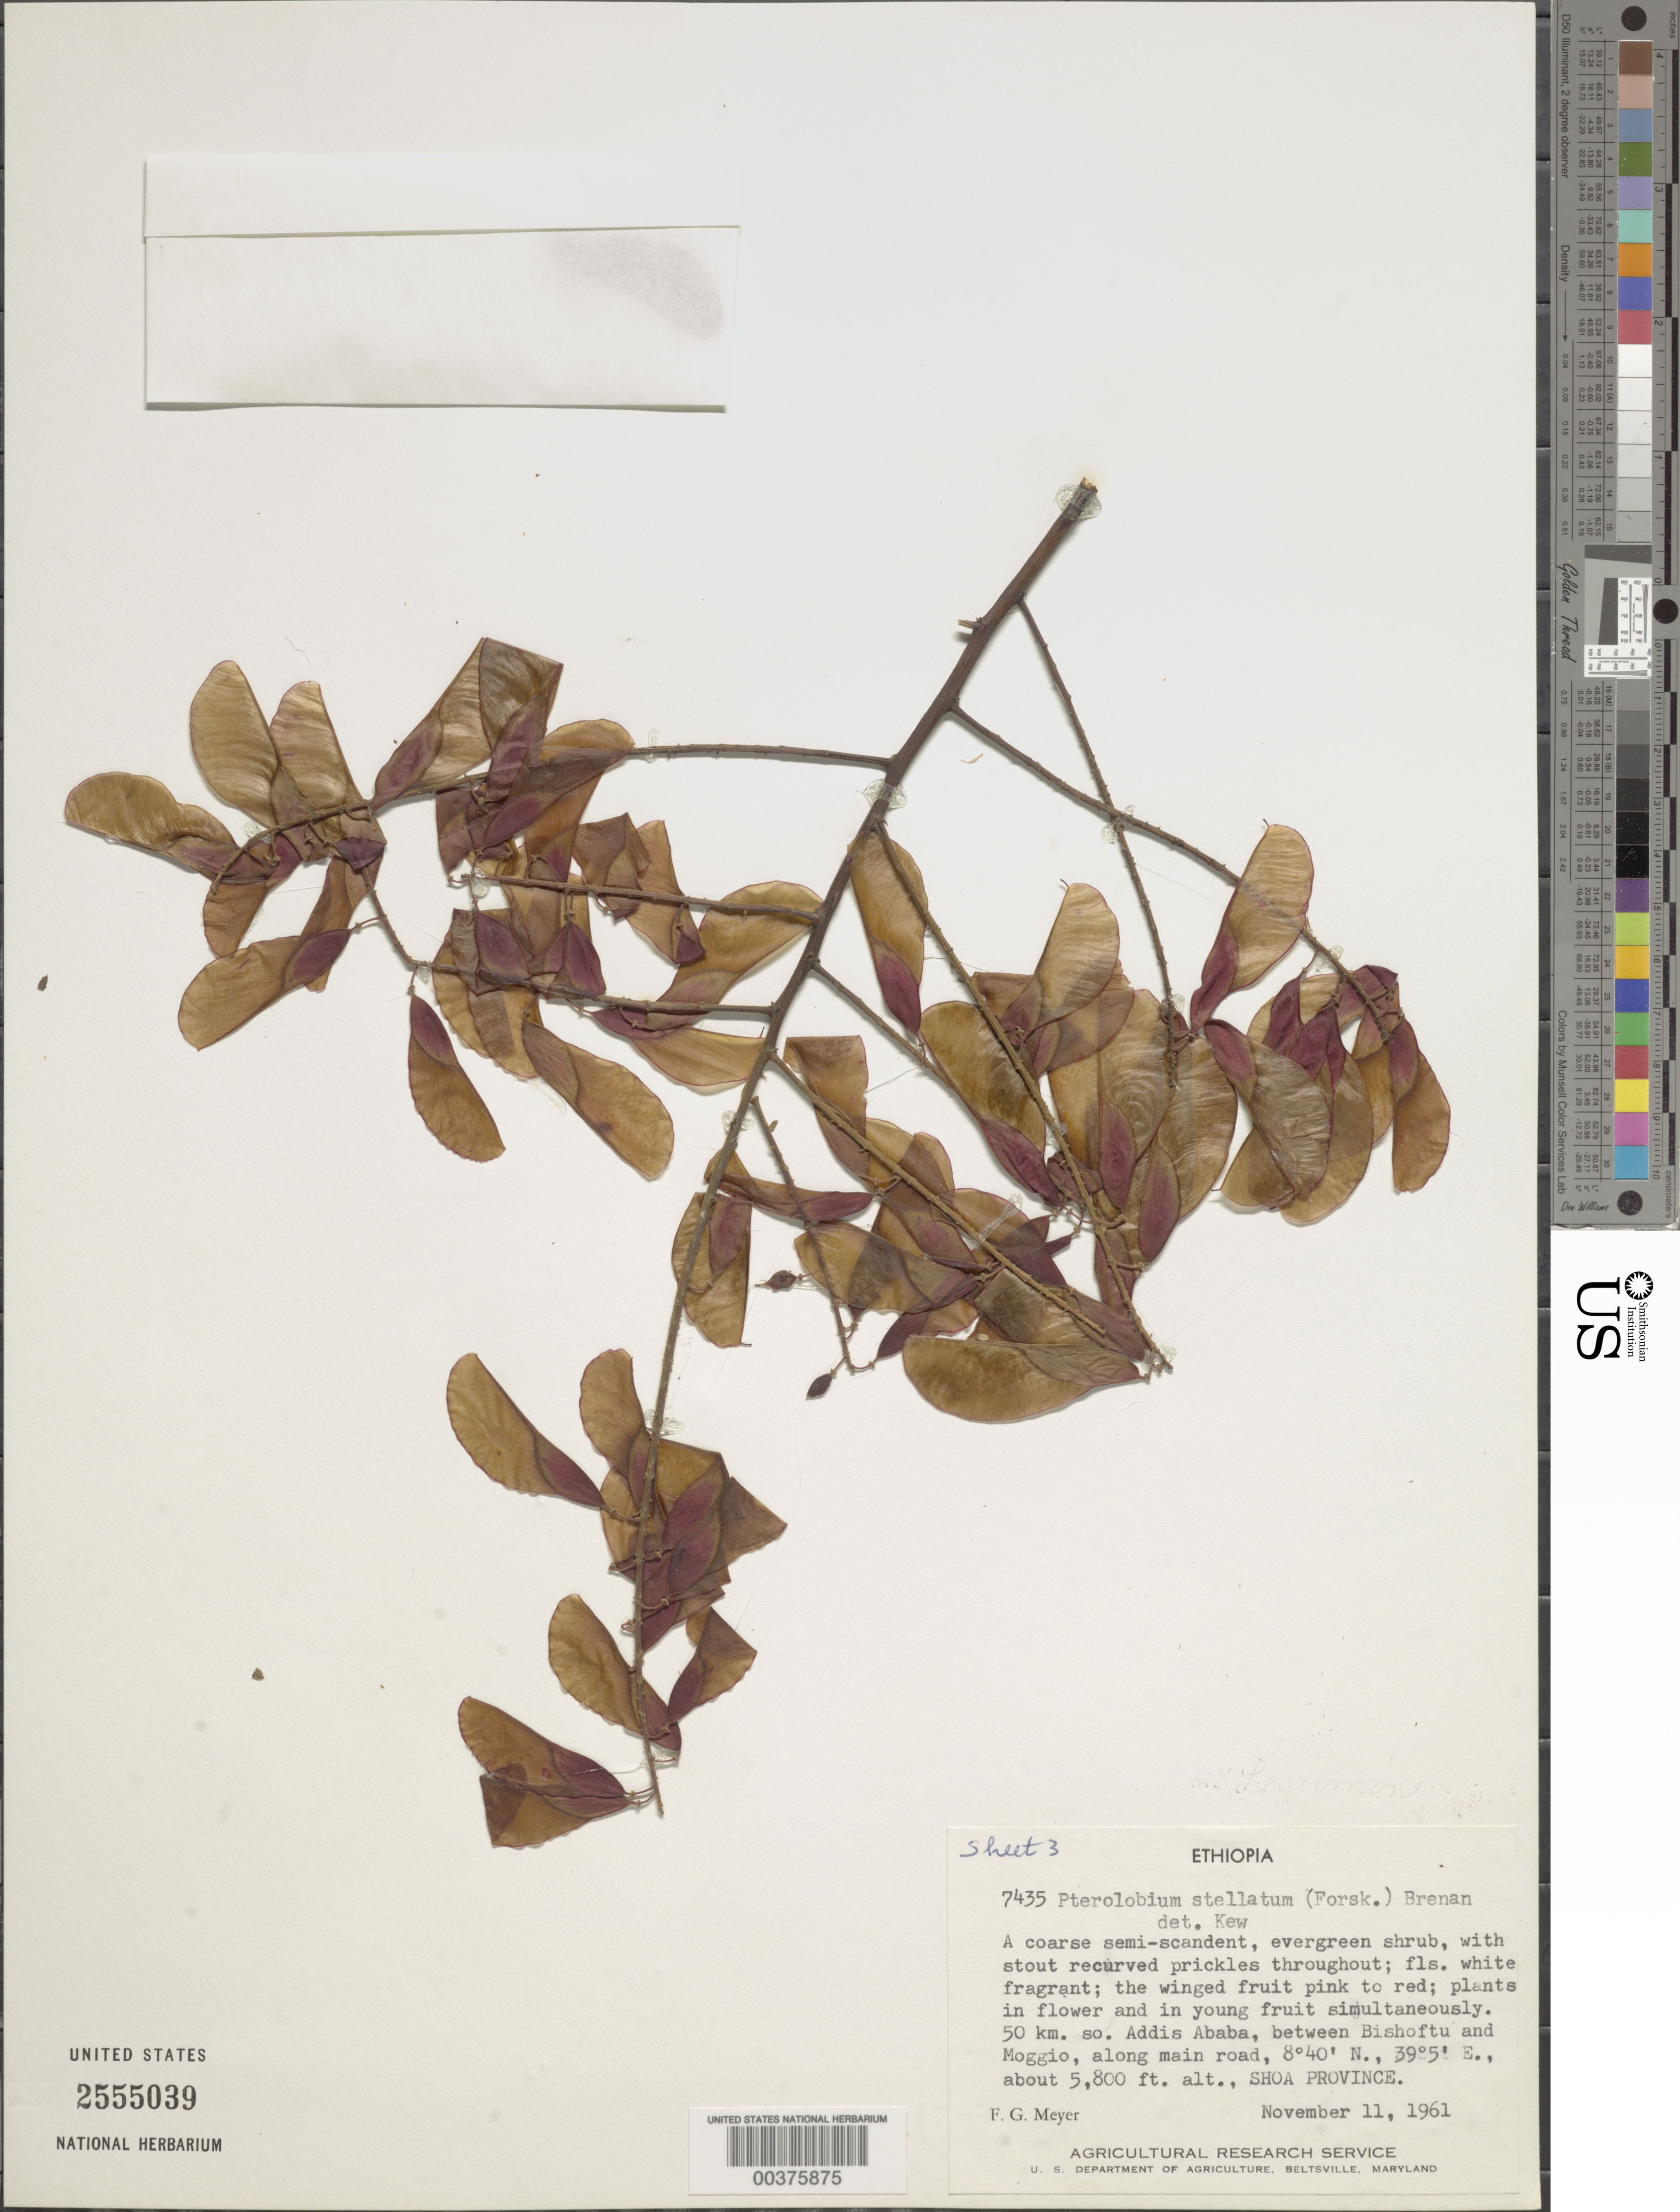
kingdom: Plantae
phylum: Tracheophyta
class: Magnoliopsida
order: Fabales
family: Fabaceae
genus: Pterolobium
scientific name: Pterolobium stellatum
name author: (Forssk.) Brenan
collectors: F. G. Meyer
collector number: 7435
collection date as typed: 11 Nov 1961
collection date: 1961-11-11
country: Ethiopia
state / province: Oromiya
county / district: Shewa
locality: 50 km s addis ababa, between bishoftu and moggio, along main road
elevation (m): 1768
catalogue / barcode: US 2555039